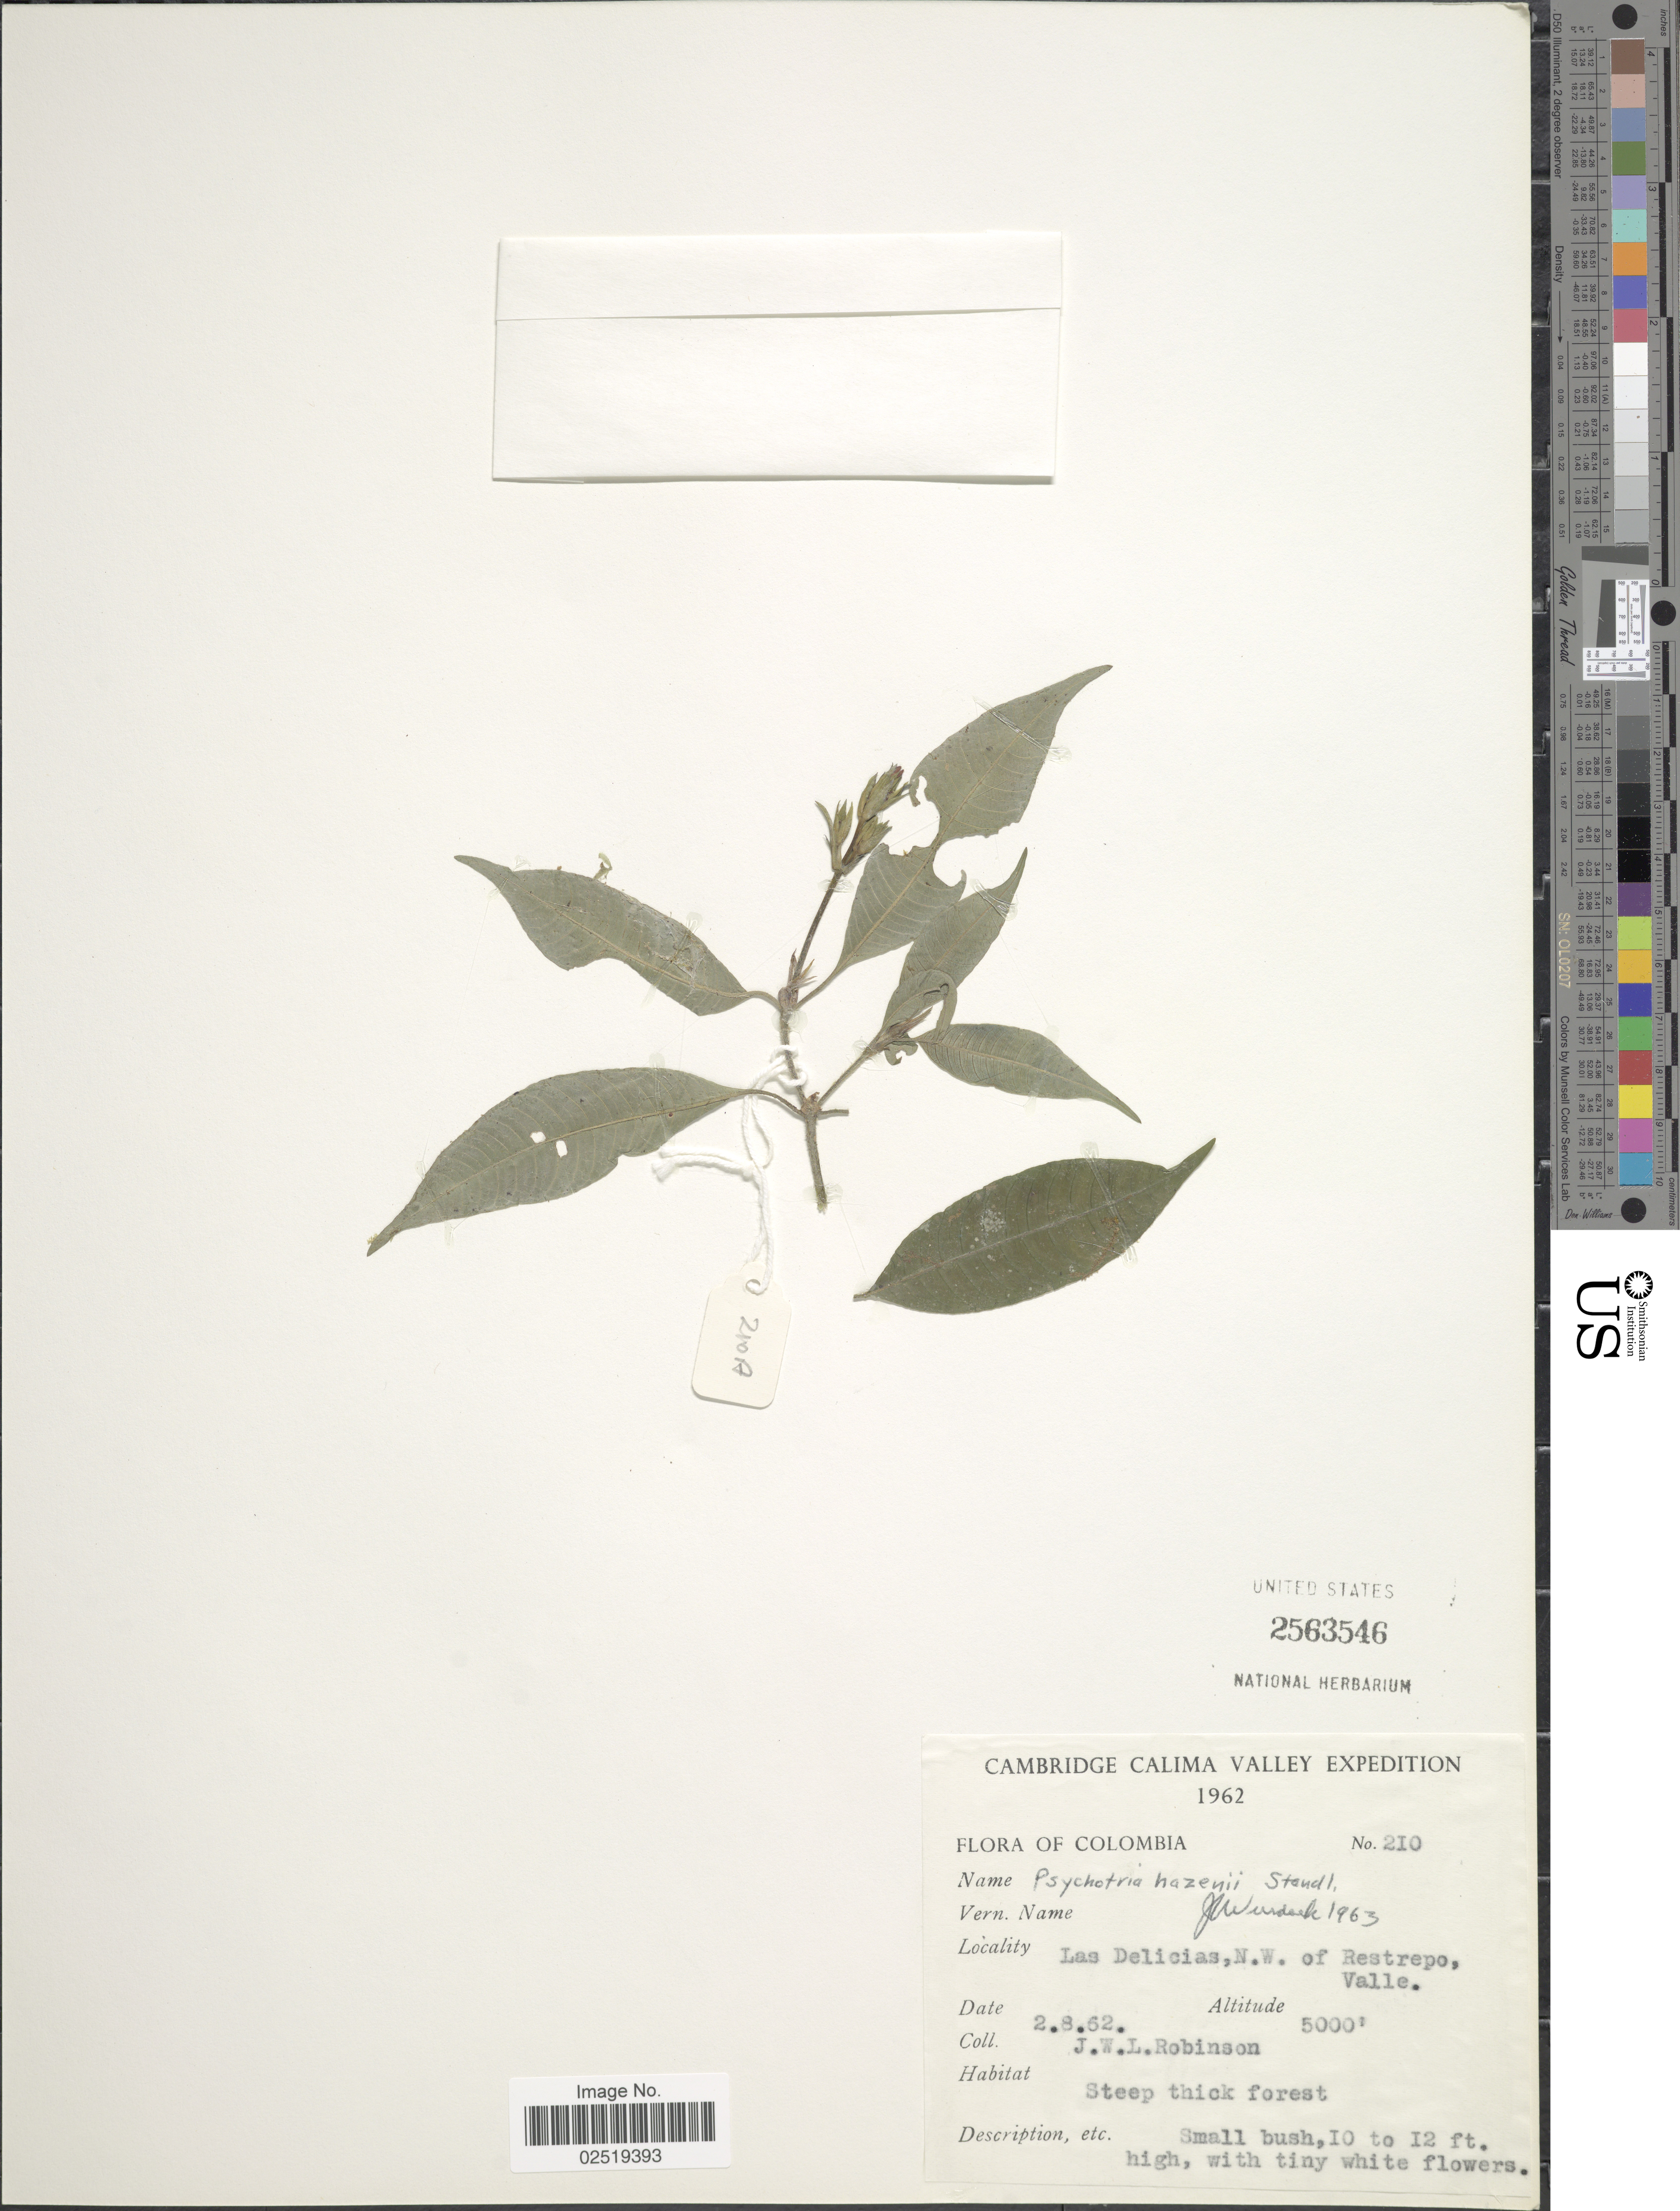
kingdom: Plantae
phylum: Tracheophyta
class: Magnoliopsida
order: Gentianales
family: Rubiaceae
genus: Psychotria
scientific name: Psychotria hazenii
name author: Standl.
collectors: J. W. Robinson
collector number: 210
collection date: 1962-08-02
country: Colombia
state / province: Valle del Cauca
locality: Cambridge Calima Valley Las Delicias, N.W. of Restrepo, Valle.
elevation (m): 1524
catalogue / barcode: US 2563546